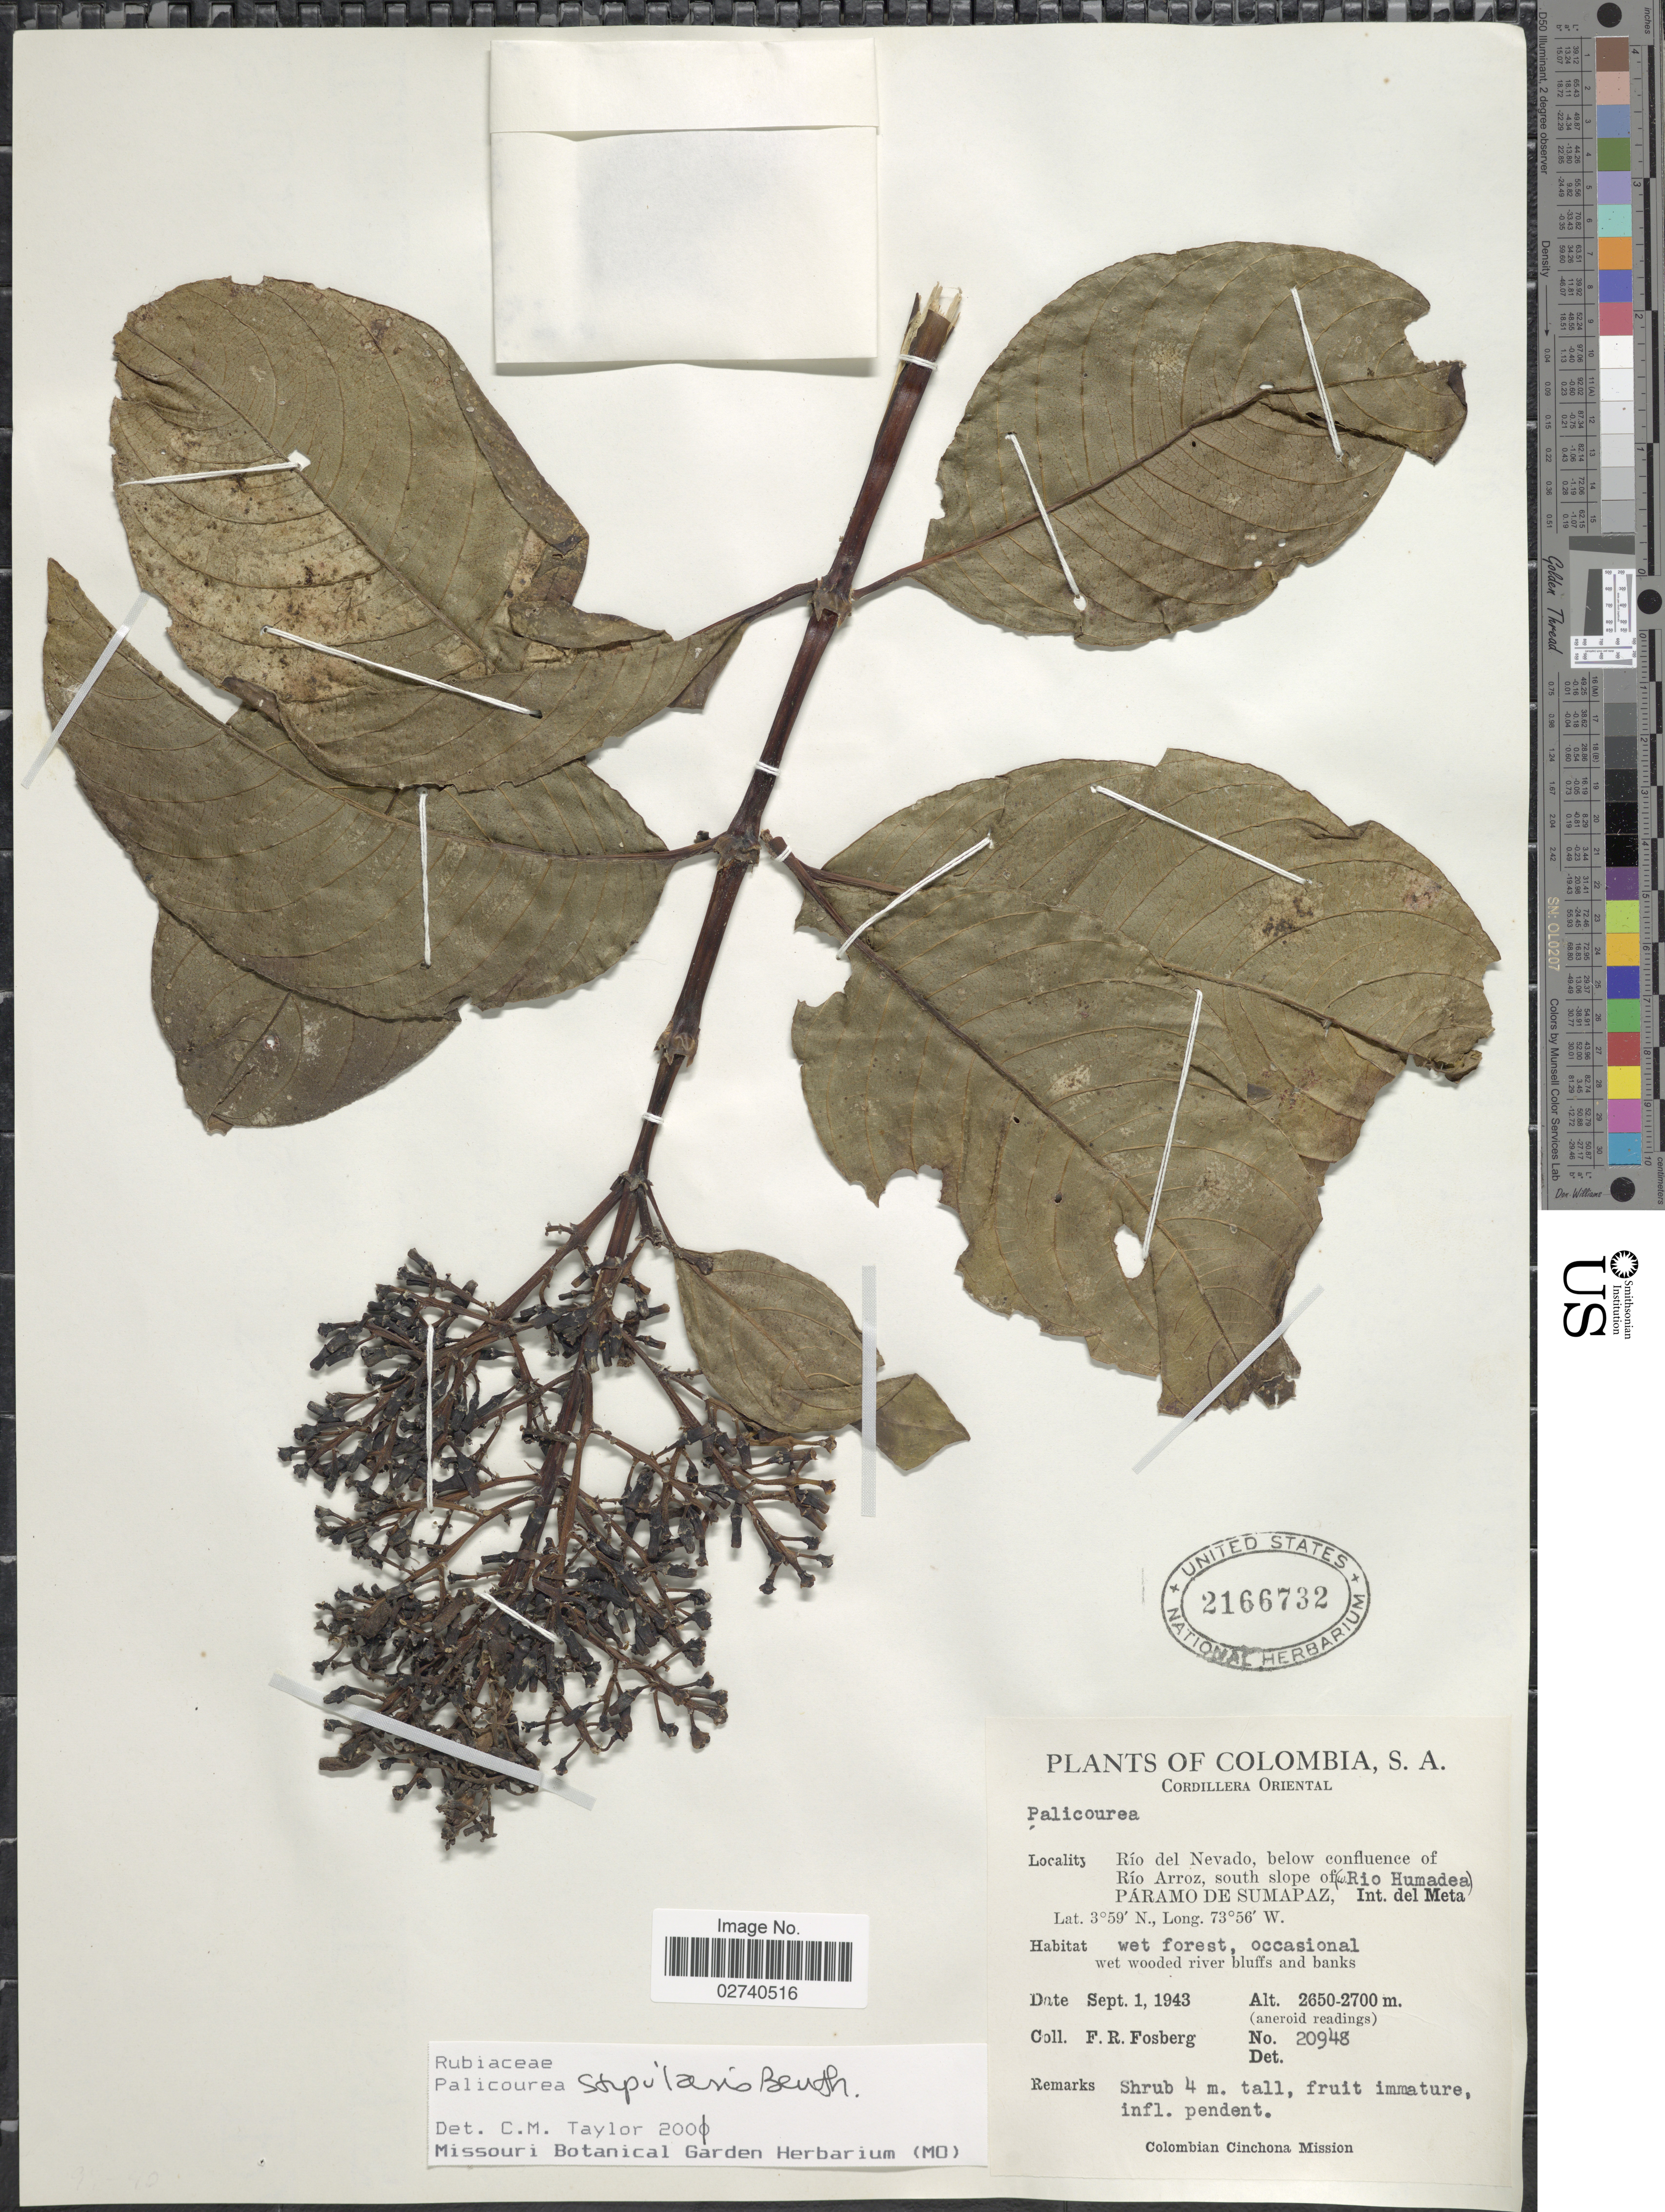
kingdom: Plantae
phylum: Tracheophyta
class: Magnoliopsida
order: Gentianales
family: Rubiaceae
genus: Palicourea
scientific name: Palicourea stipularis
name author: Benth.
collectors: F. R. Fosberg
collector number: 20948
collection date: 1943-09-01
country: Colombia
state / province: Meta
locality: Cordillera Oriental. Rio del Nevado, below confluence of Rio Arroz, south slope of (w. Rio Humadea) Paramo de Sumapaz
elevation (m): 2650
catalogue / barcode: US 2166732